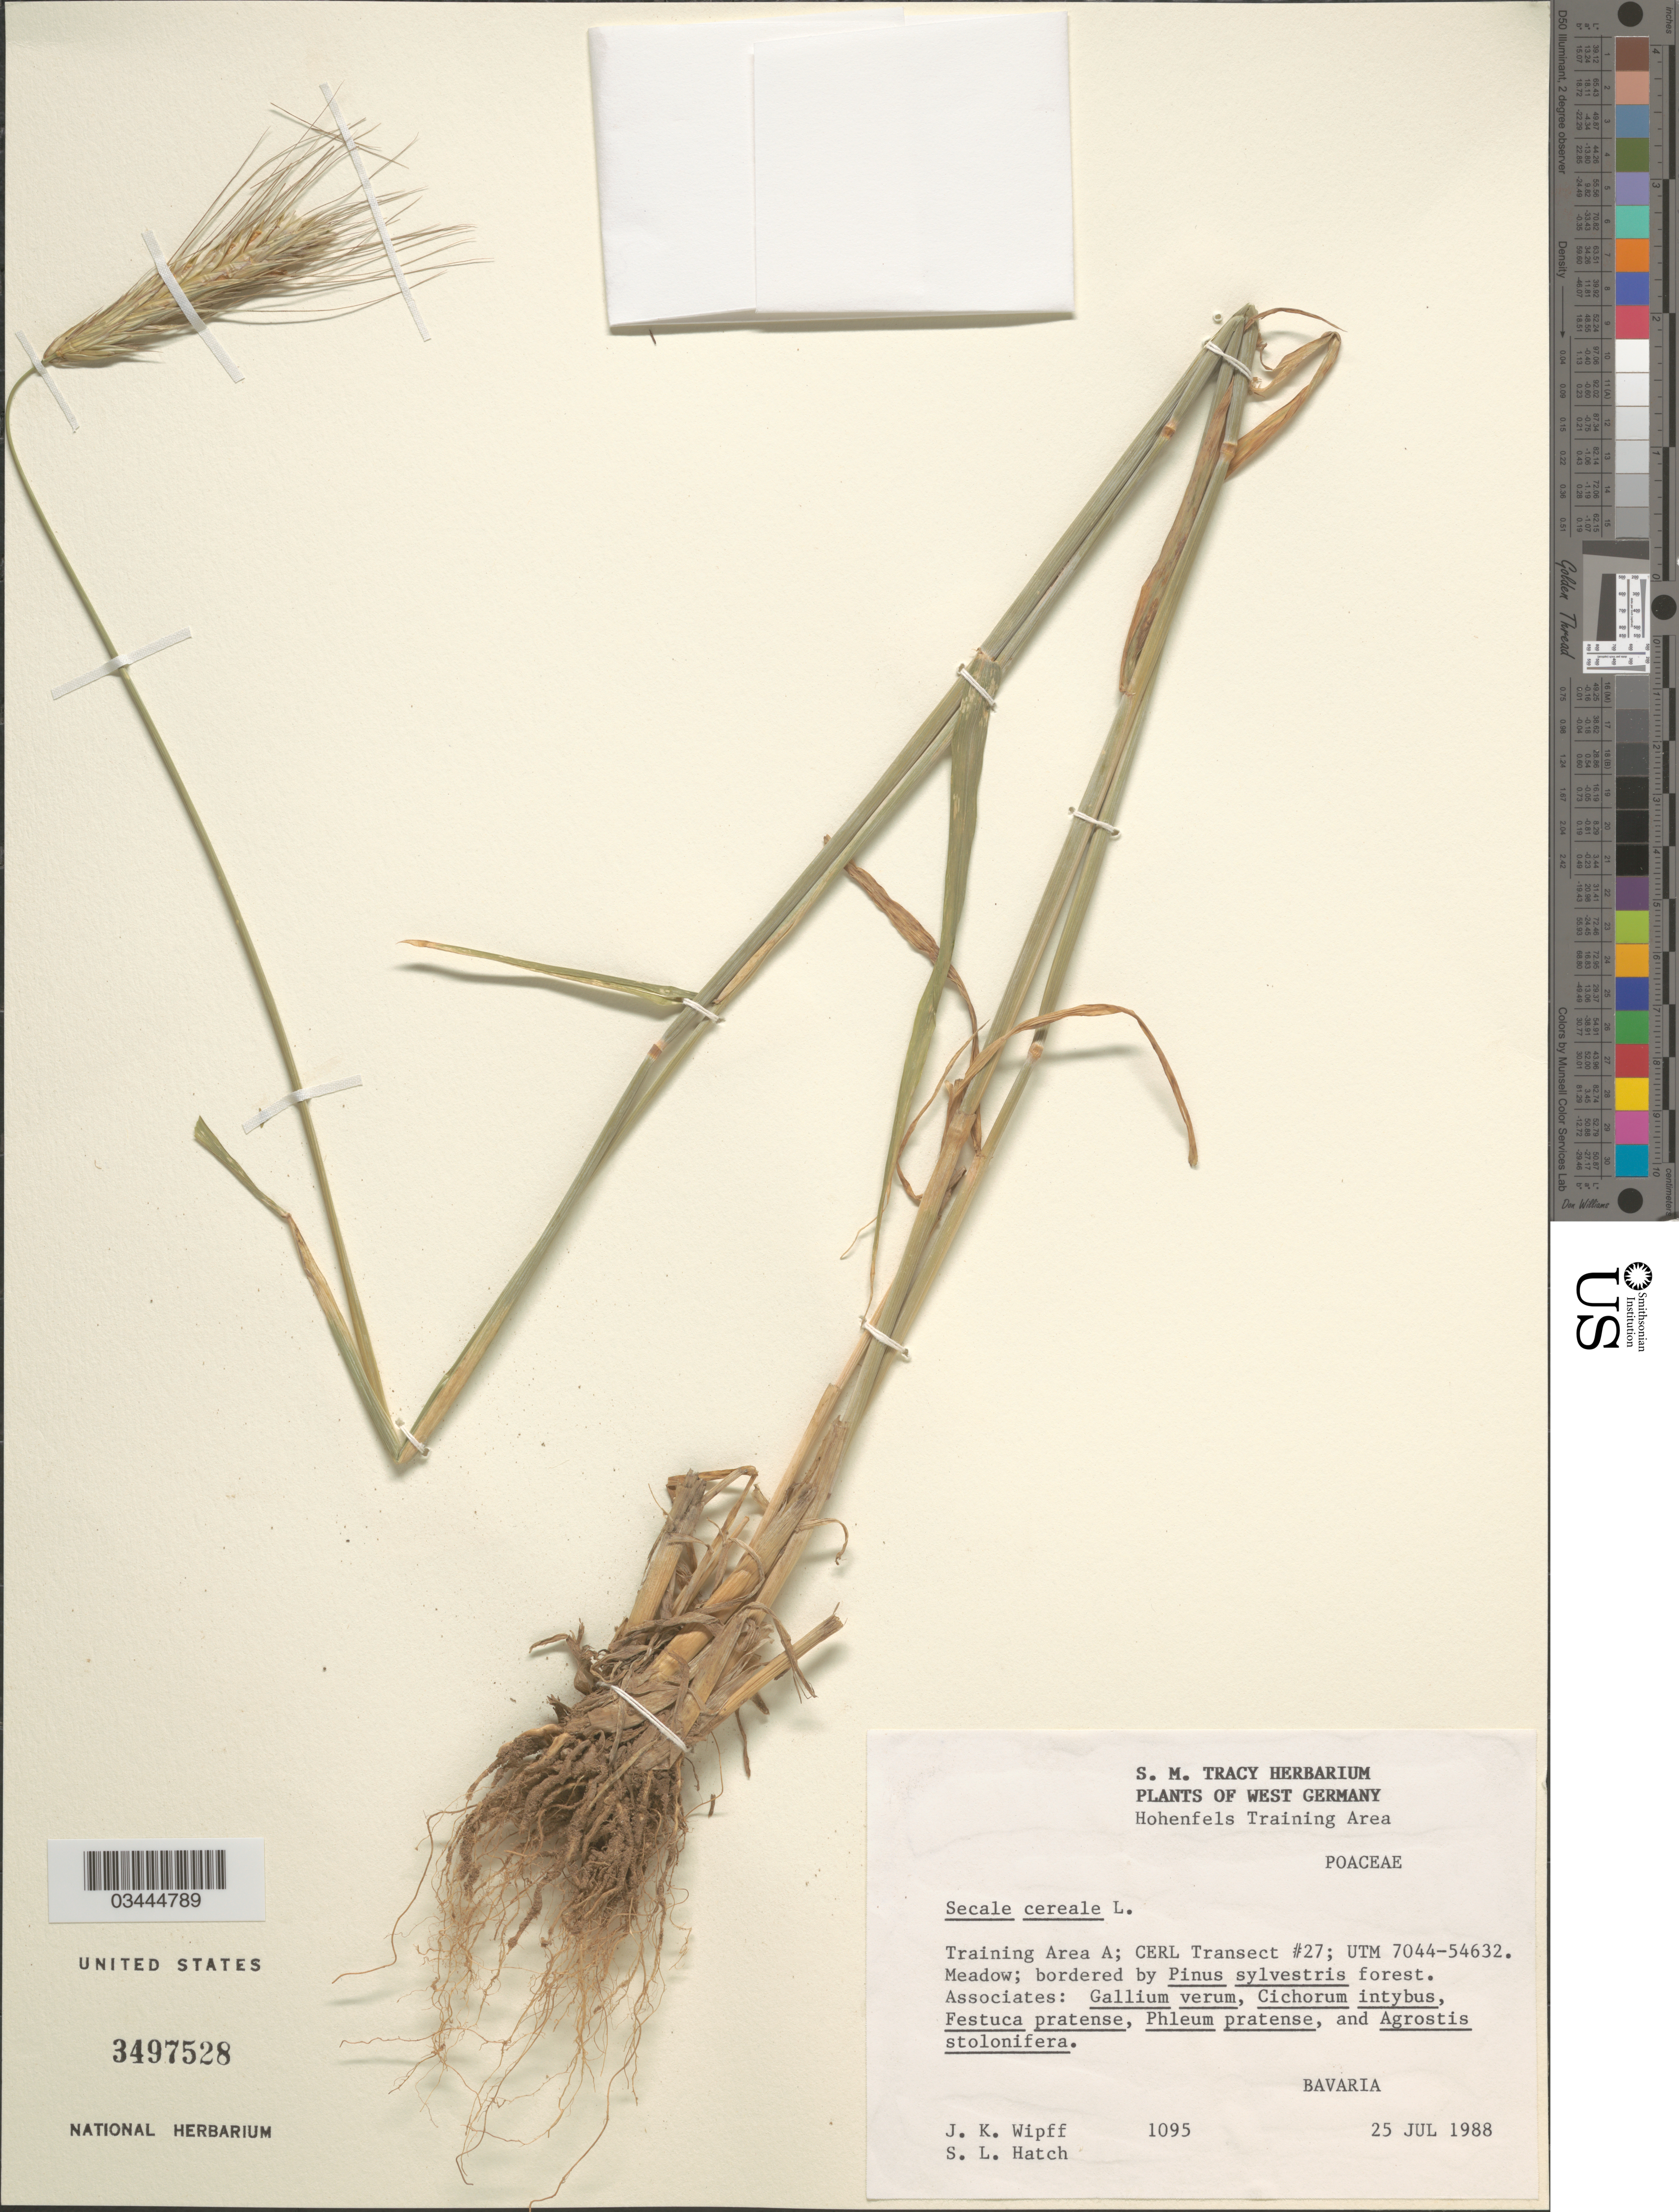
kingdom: Plantae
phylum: Tracheophyta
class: Liliopsida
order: Poales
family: Poaceae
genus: Secale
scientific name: Secale cereale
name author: L.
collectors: J. K. Wipff & S. Hatch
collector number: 1095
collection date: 1988-07-25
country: Germany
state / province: Bayern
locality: West Germany. Training Area A; CERL Transect #27; UTM 7044-54632. Meadow. Bavaria.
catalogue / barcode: US 3497528